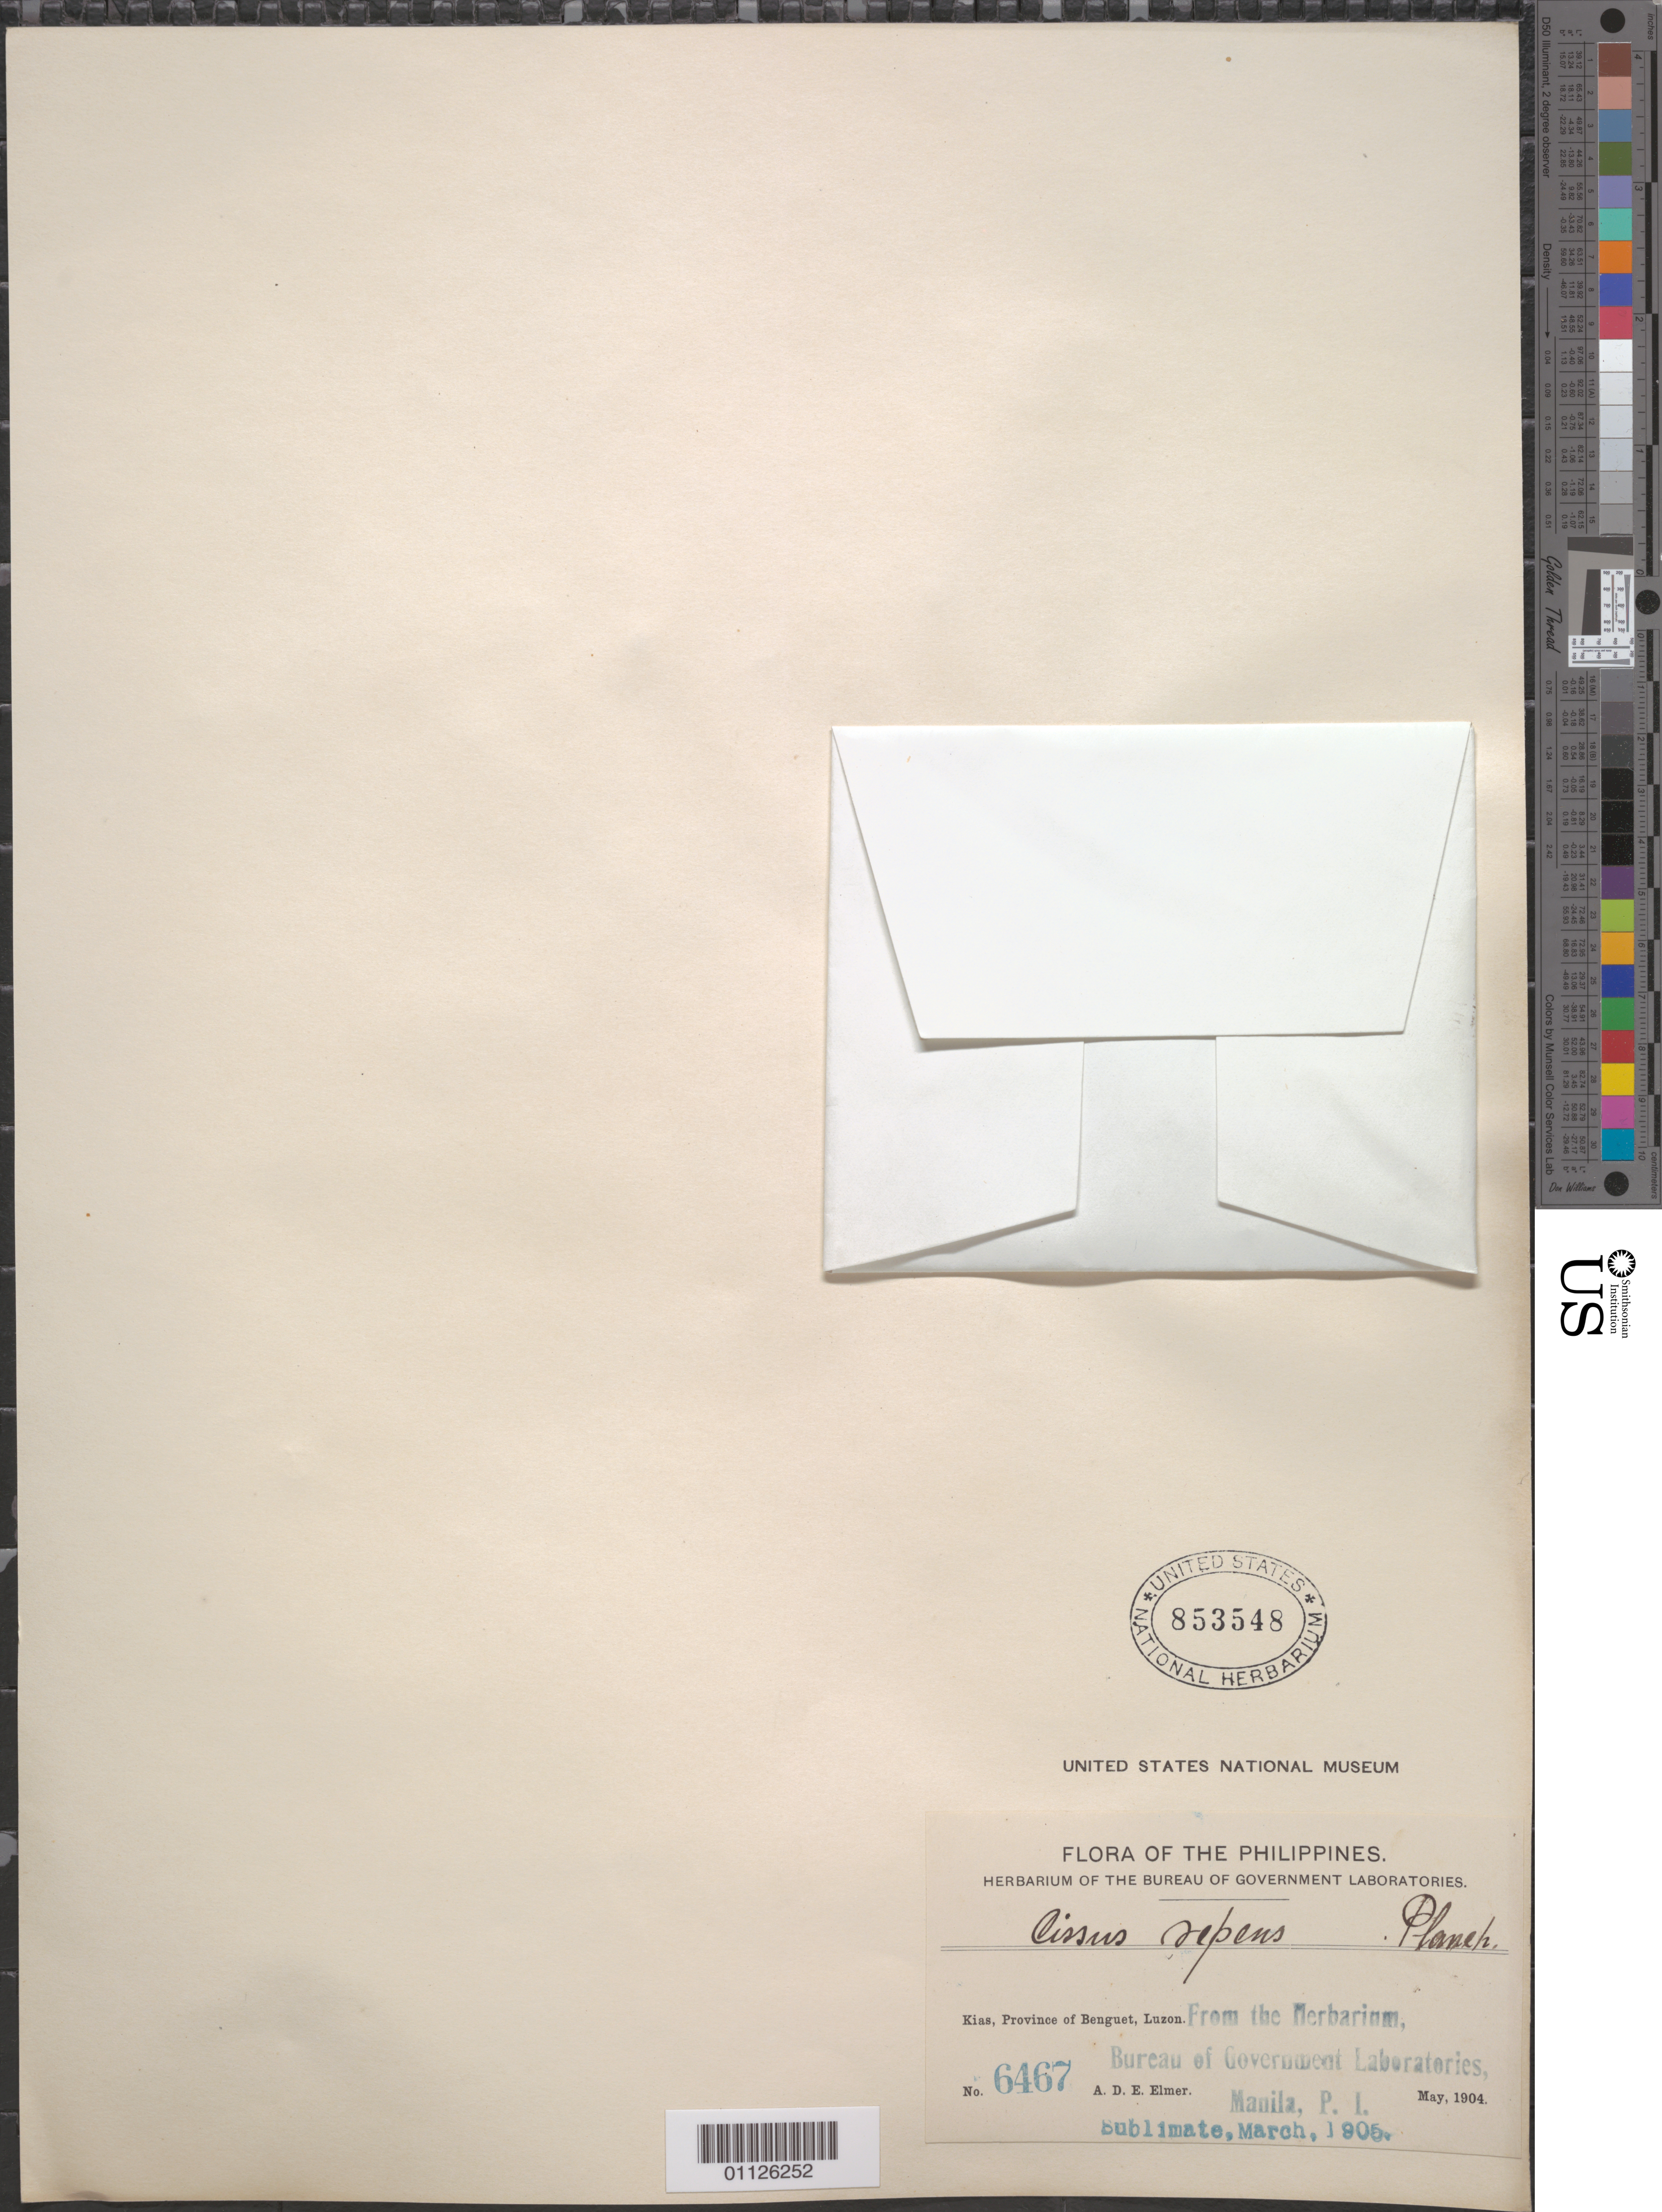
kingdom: Plantae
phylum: Tracheophyta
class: Magnoliopsida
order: Vitales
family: Vitaceae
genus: Cissus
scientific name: Cissus repens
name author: Lam.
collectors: A. D. E. Elmer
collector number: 6467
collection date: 1904-05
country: Philippines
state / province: Cordillera (Administrative Region)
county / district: Benguet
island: Luzon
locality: Kias.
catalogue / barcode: US 853548